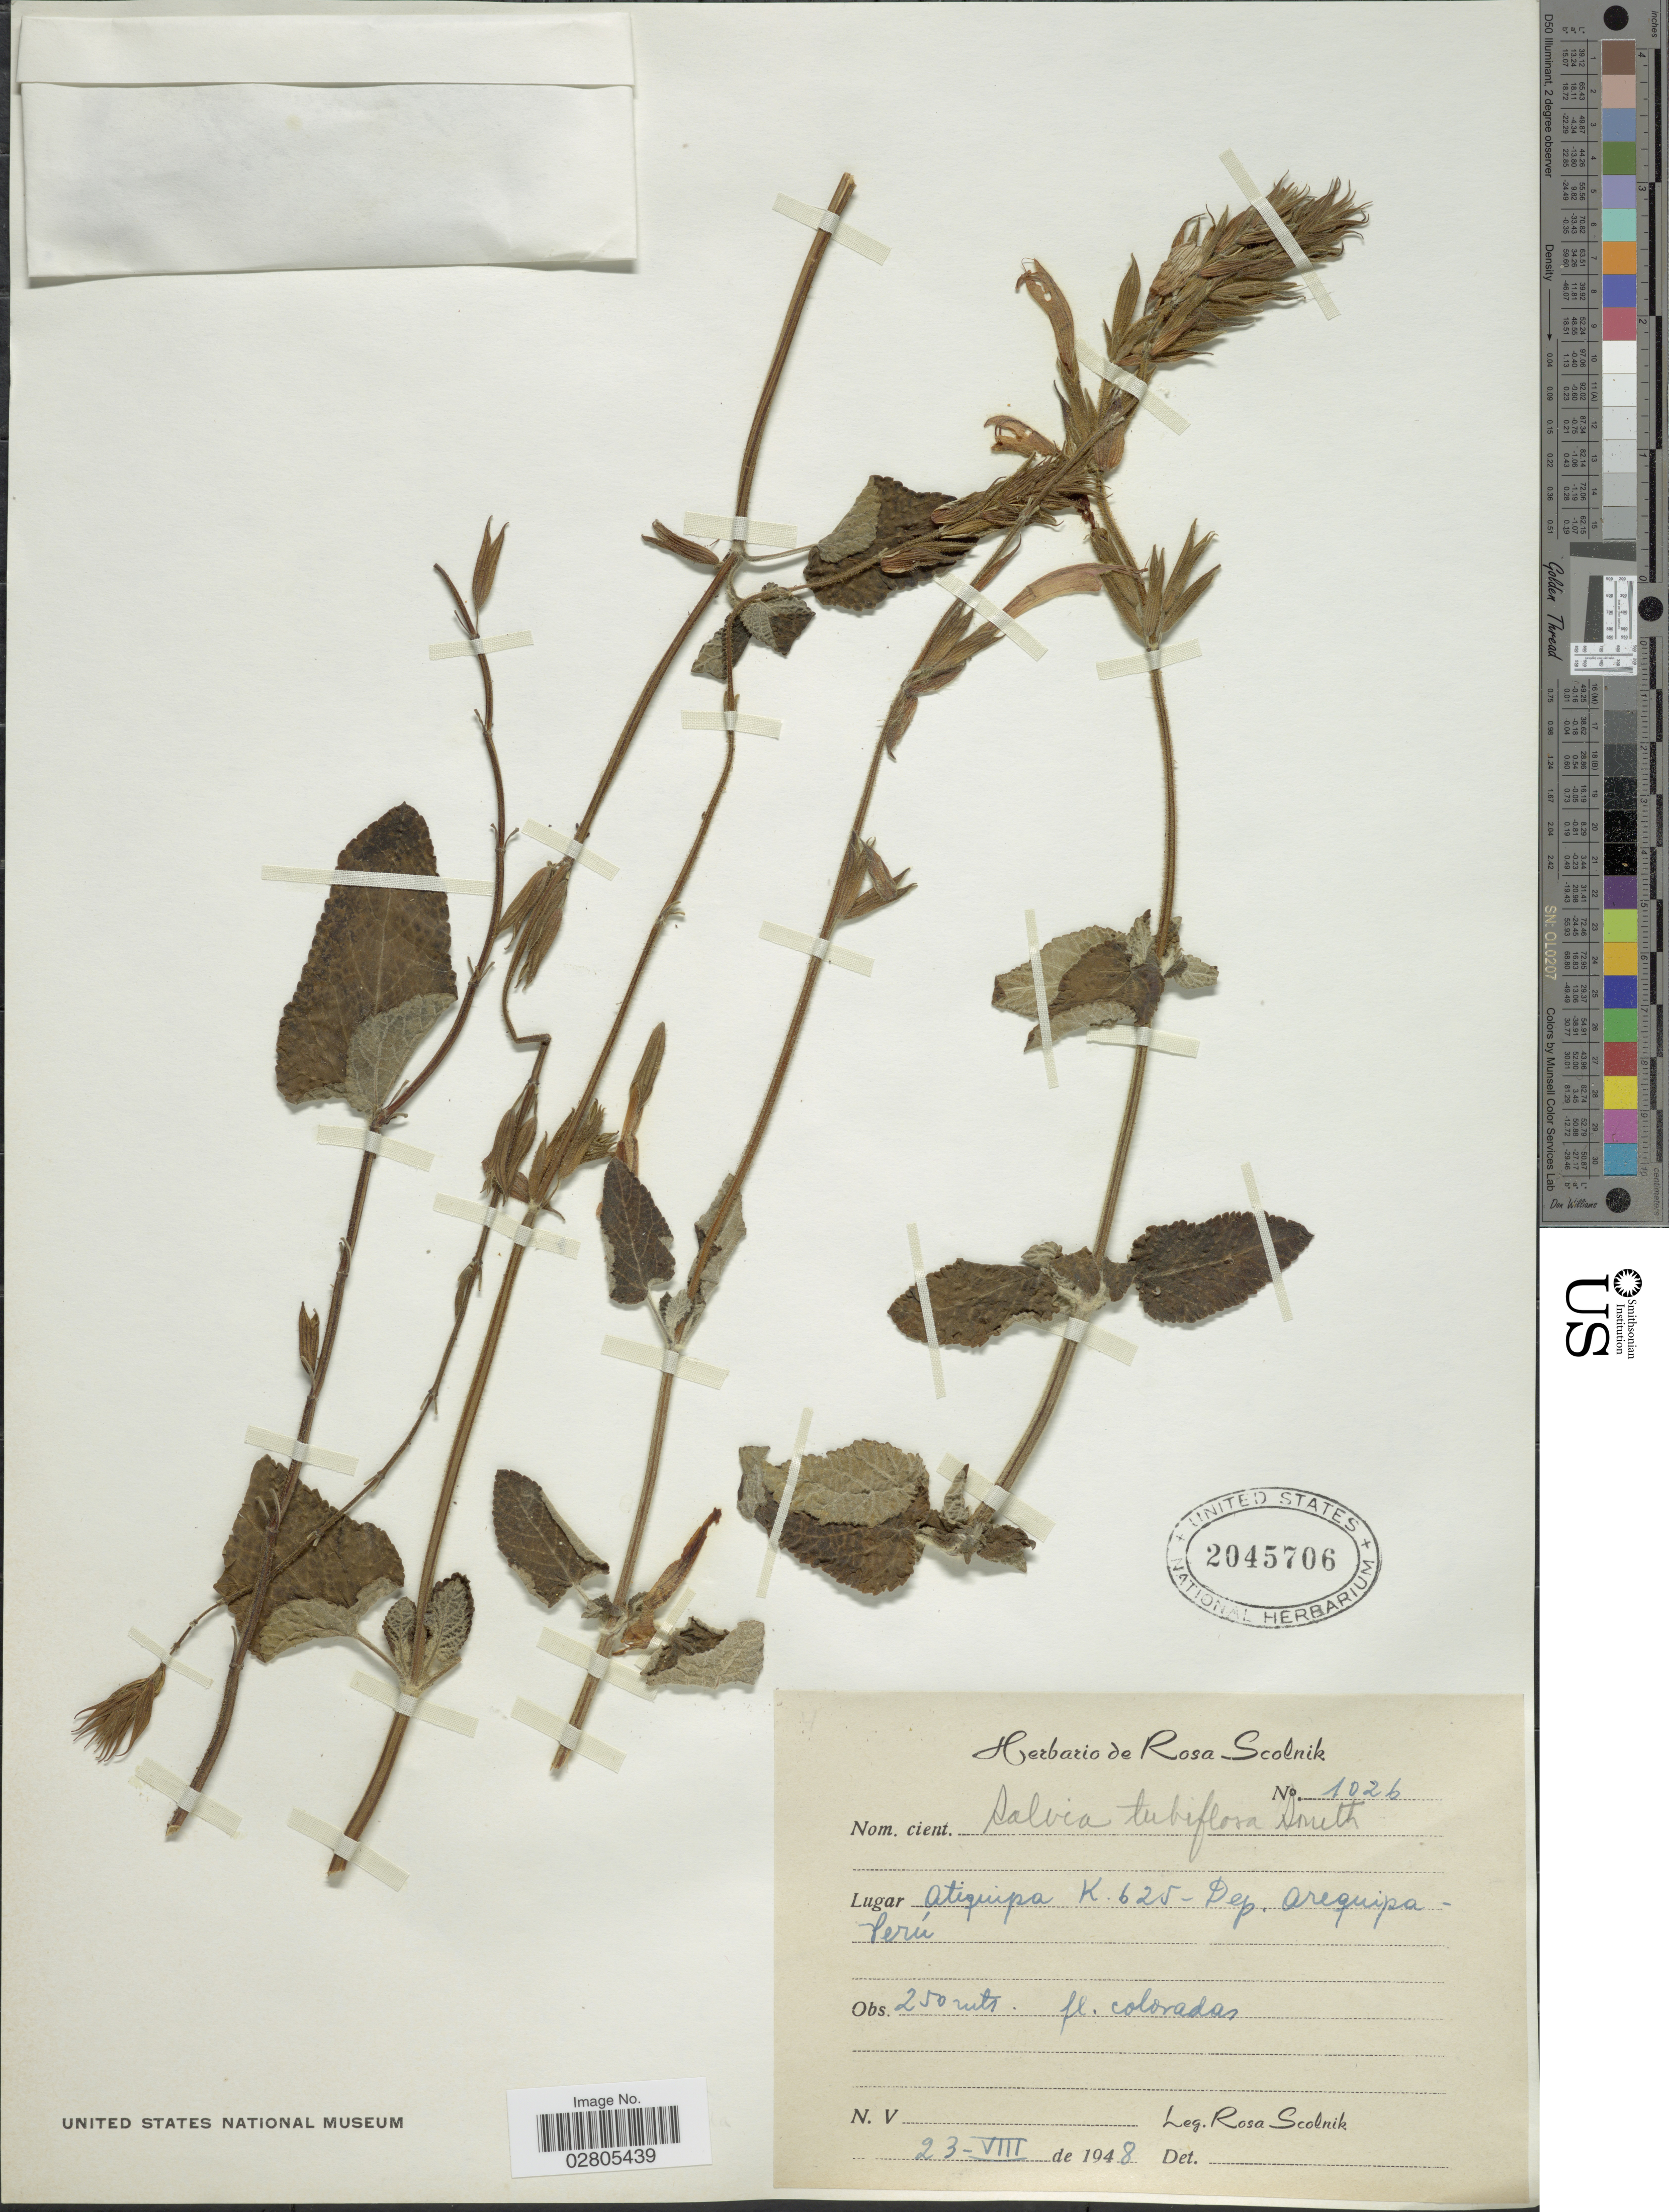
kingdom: Plantae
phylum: Tracheophyta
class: Magnoliopsida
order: Lamiales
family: Lamiaceae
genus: Salvia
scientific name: Salvia tubiflora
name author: Sm.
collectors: R. Scolnik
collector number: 102b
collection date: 1948-08-23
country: Peru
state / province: Arequipa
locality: Atiquipa K.625 - Dep. Arequipa.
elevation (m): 250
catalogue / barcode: US 2045706